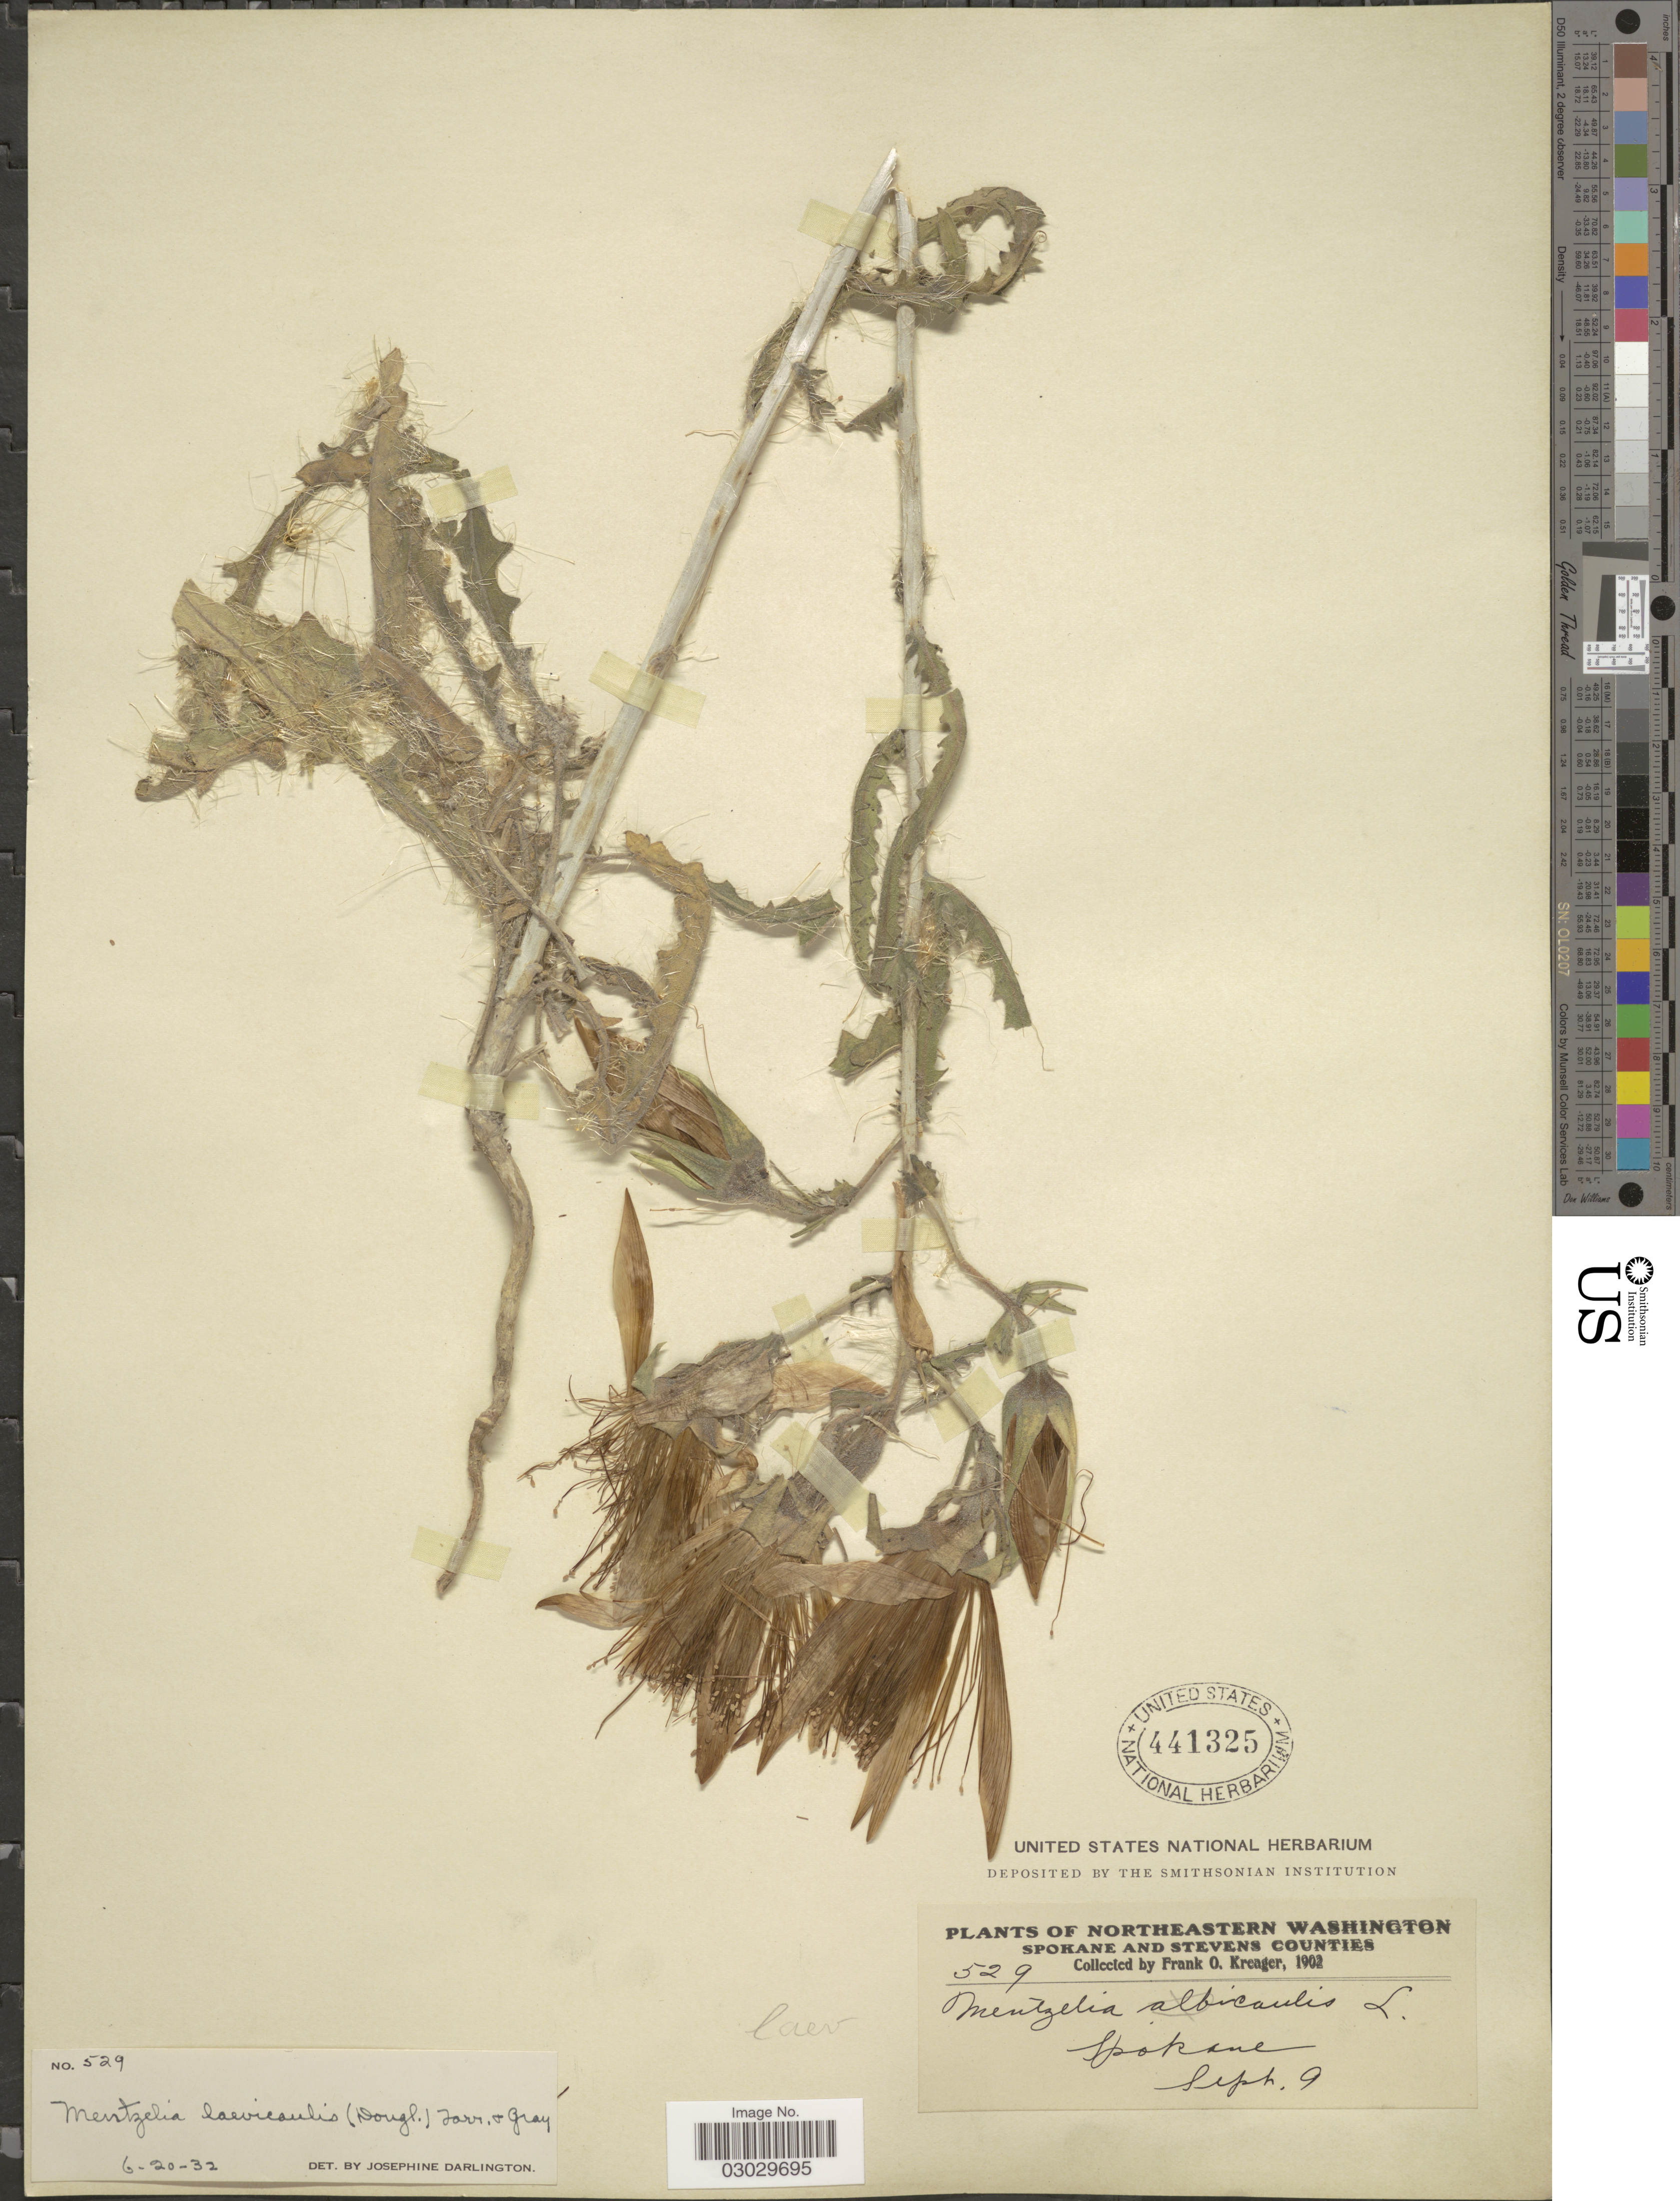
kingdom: Plantae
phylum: Tracheophyta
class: Magnoliopsida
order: Cornales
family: Loasaceae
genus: Mentzelia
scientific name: Mentzelia laevicaulis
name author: (Douglas ex Hook.) Torr. & A. Gray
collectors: F. Kreager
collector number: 529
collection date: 1902-09-09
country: United States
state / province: Washington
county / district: Spokane / Stevens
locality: Northeastern Washington, Spokane and Stevens Counties, Spokane.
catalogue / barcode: US 441325